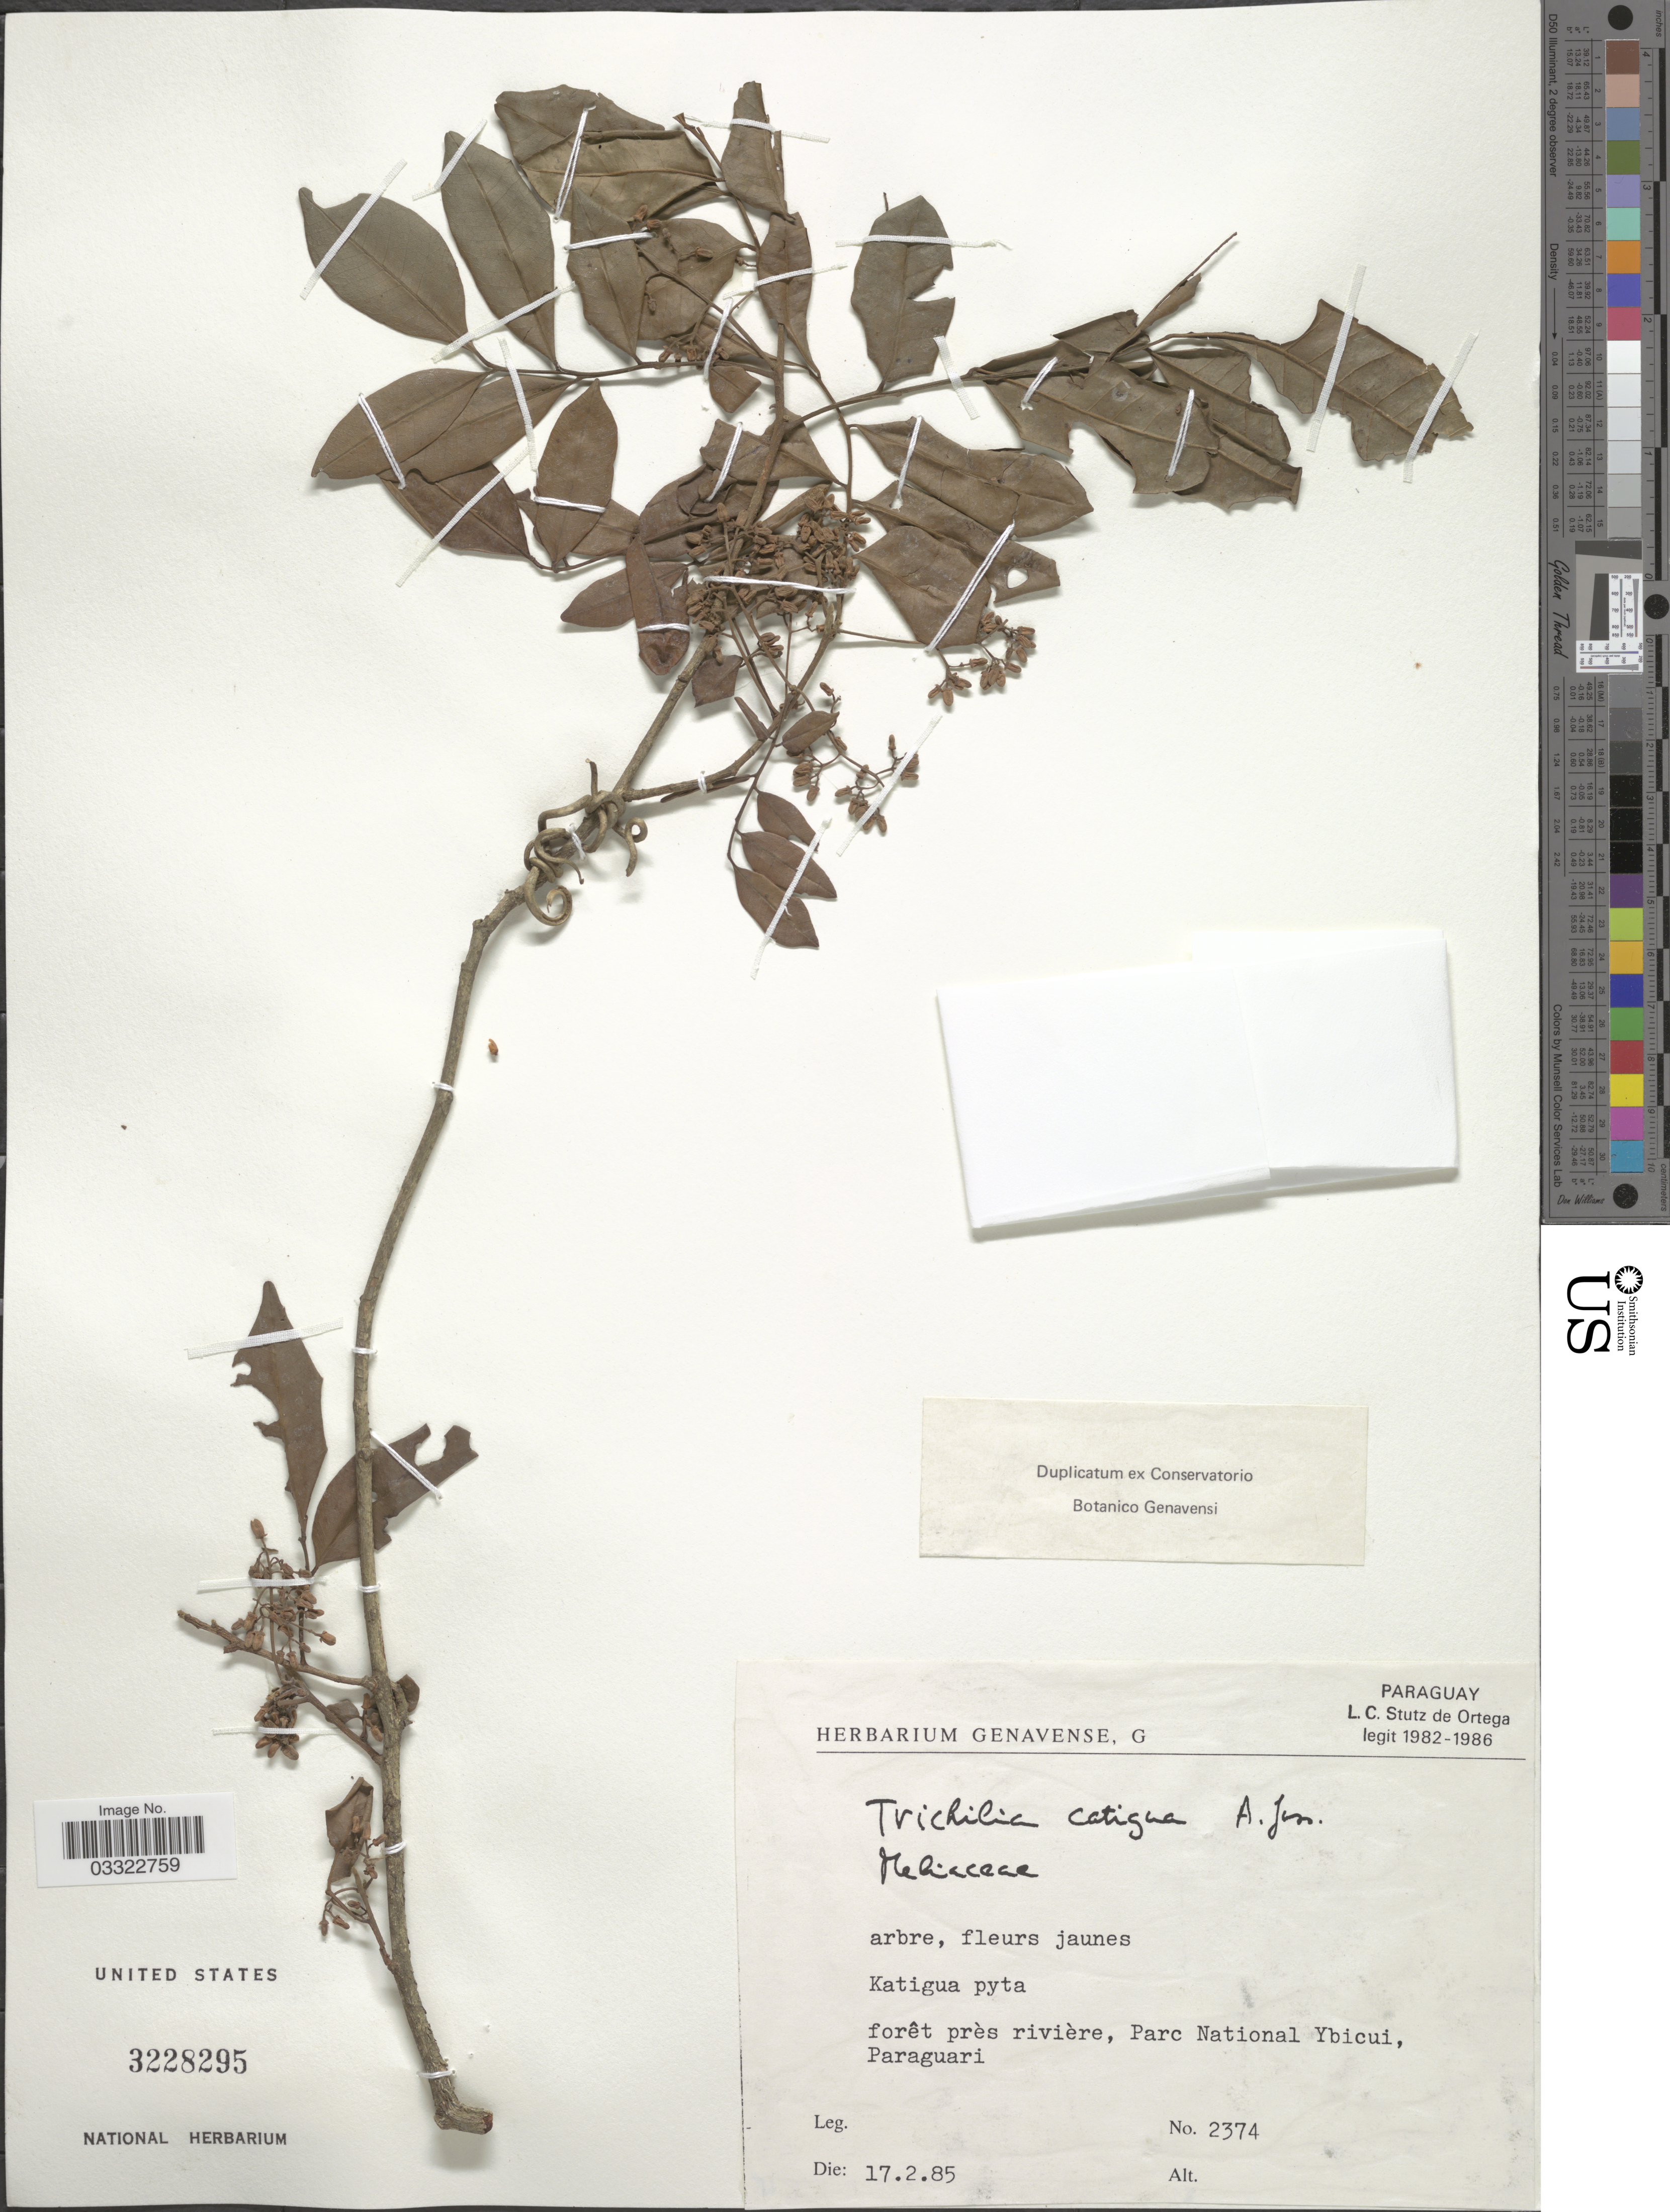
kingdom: Plantae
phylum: Tracheophyta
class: Magnoliopsida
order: Sapindales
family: Meliaceae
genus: Trichilia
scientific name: Trichilia catigua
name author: A. Juss.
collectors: L. C. Stutz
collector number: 2374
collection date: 1985-02-17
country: Paraguay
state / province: Paraguari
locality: Forêt rivière, Parc Nacional Ybicui.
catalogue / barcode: US 3228295